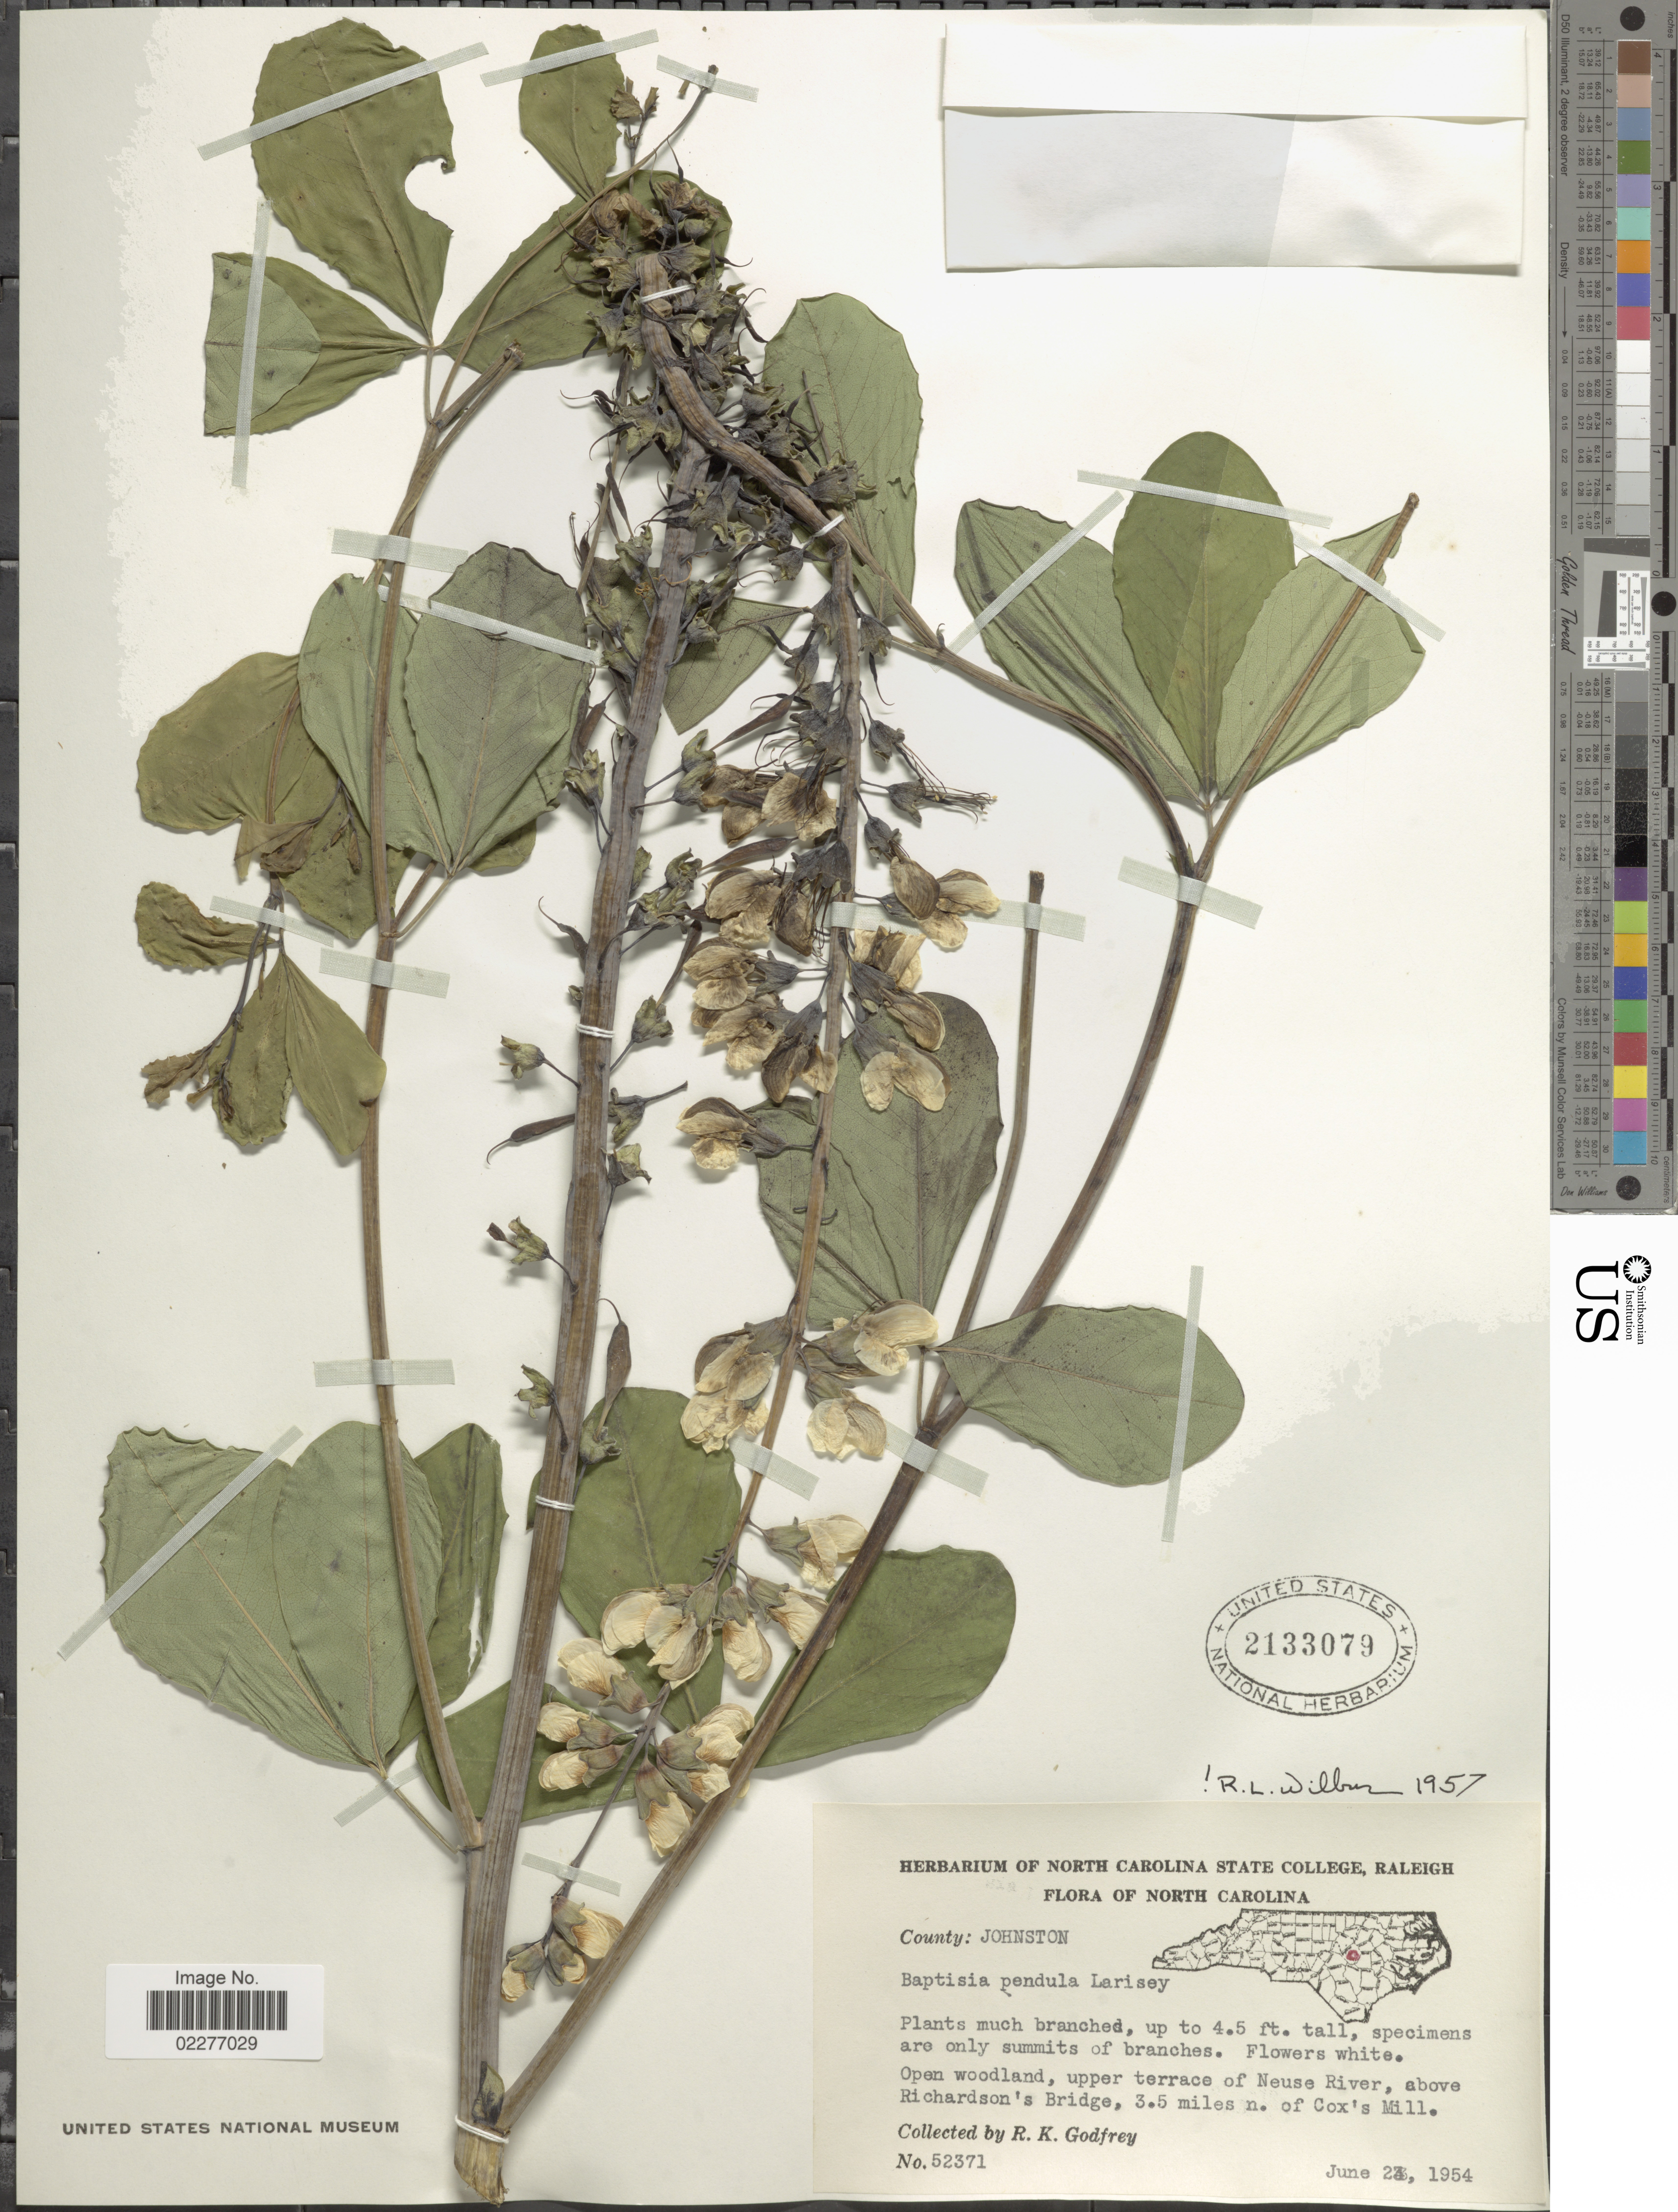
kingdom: Plantae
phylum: Tracheophyta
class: Magnoliopsida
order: Fabales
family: Fabaceae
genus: Baptisia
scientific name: Baptisia pendula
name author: Larisey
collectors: R. K. Godfrey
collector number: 52371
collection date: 1954-06-23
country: United States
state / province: North Carolina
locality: County Johnston, Open woodland, upper terrace of Neuse River, above Richardson's Bridge. 3.5 miles n. of Cox's Mill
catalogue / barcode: US 2133079